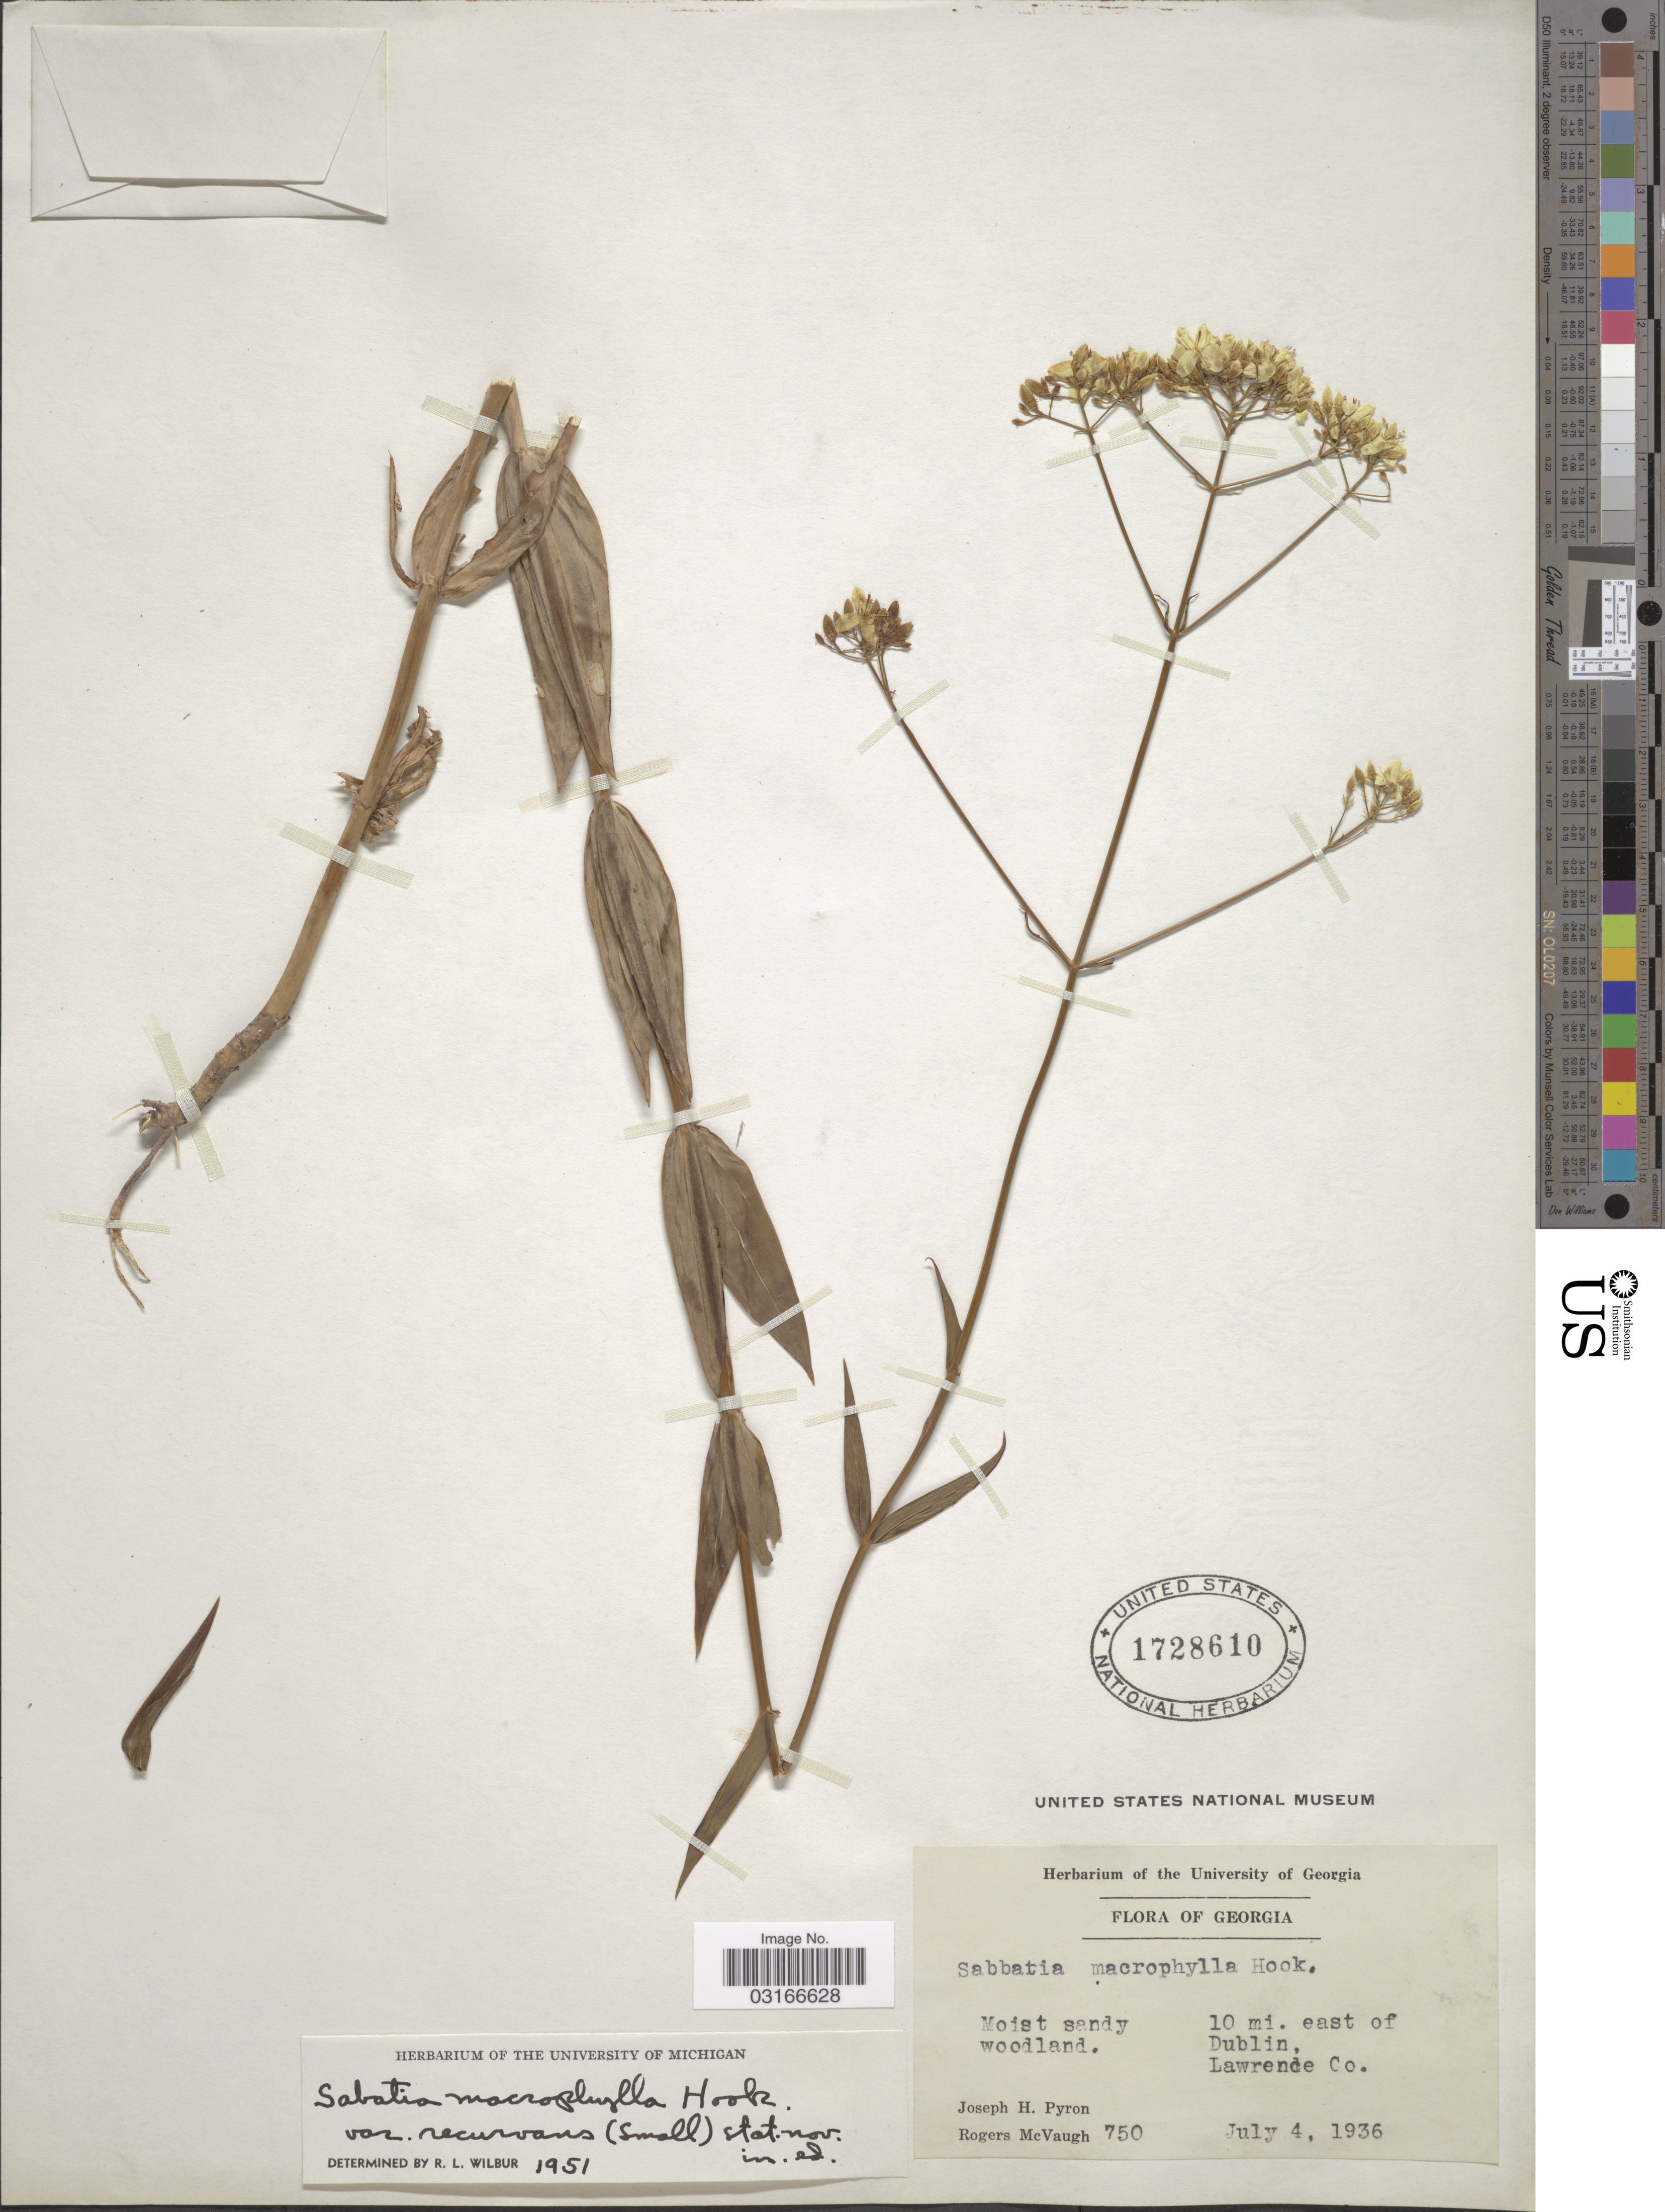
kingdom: Plantae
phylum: Tracheophyta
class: Magnoliopsida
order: Gentianales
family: Gentianaceae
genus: Sabatia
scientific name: Sabatia macrophylla var. recurvans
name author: (Small) Wilbur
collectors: J. H. Pyron & R. McVaugh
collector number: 750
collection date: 1936-07-04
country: United States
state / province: Georgia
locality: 10 mi. east of Dublin, Lawrence Co.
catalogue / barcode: US 1728610